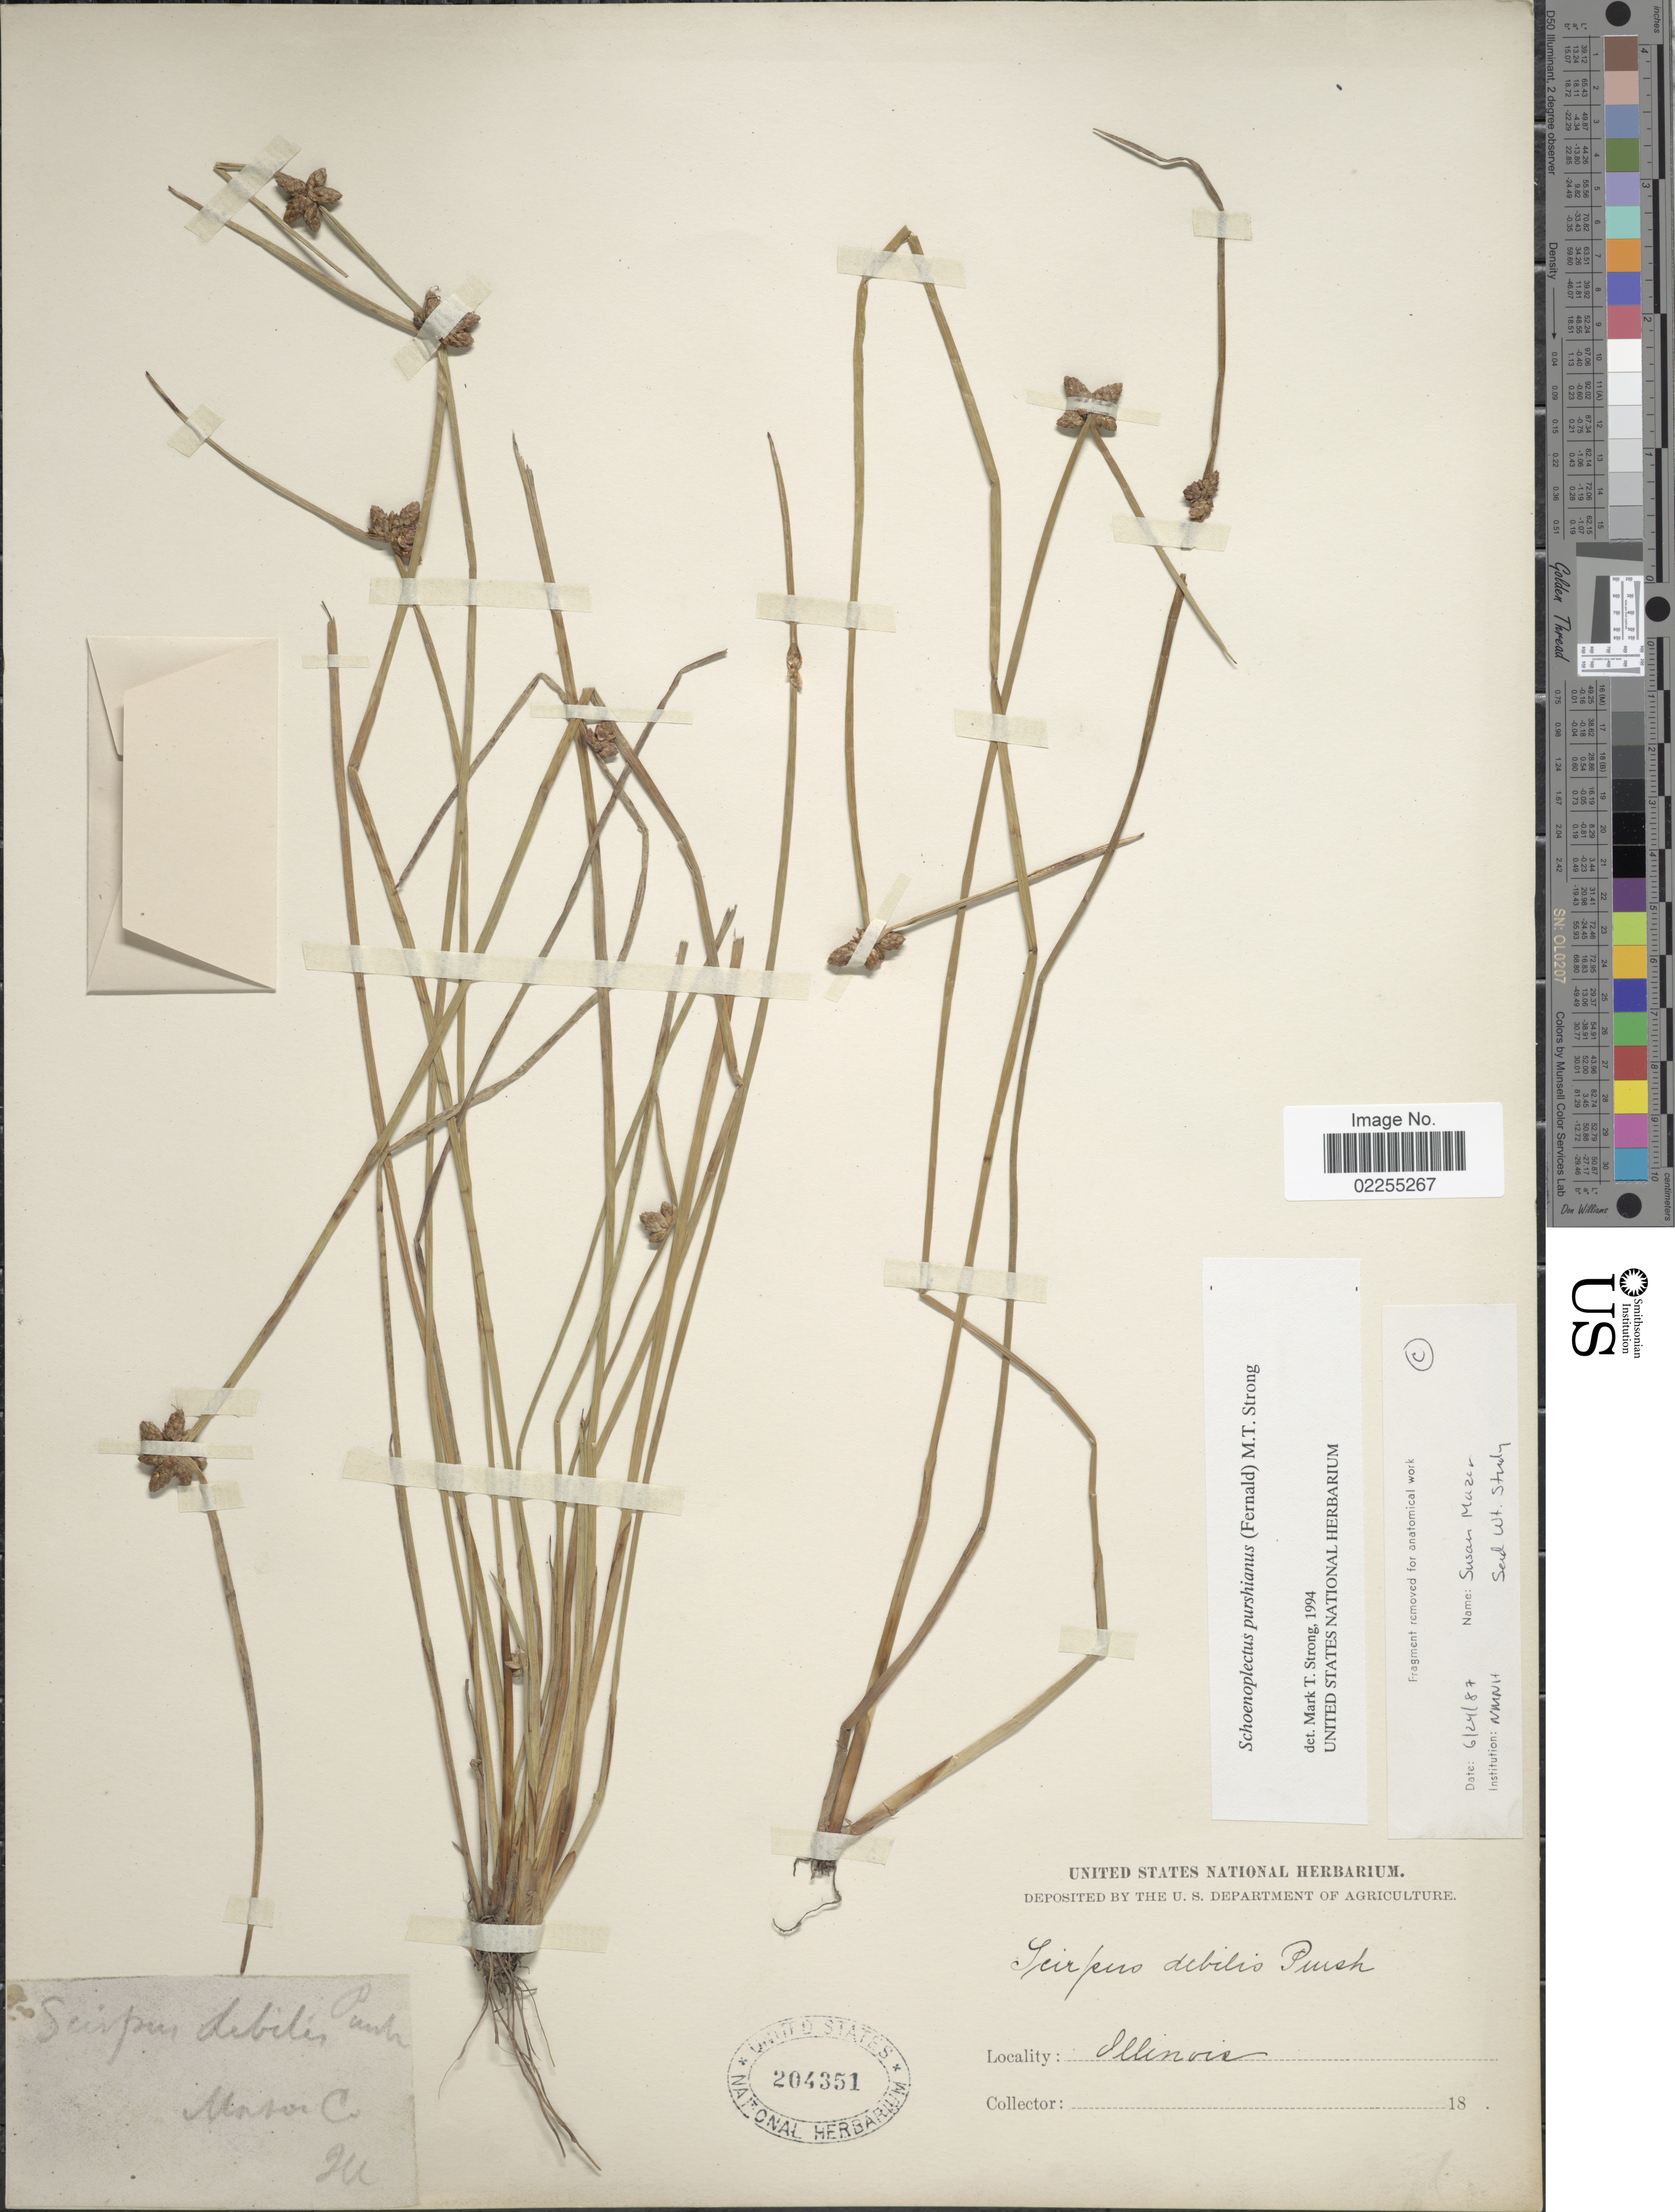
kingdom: Plantae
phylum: Tracheophyta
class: Liliopsida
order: Poales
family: Cyperaceae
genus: Schoenoplectus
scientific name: Schoenoplectus purshianus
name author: (Fernald) M.T. Strong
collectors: U.S. Department of Agriculture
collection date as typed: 18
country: United States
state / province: Illinois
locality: Mason Co.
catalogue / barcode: US 204351